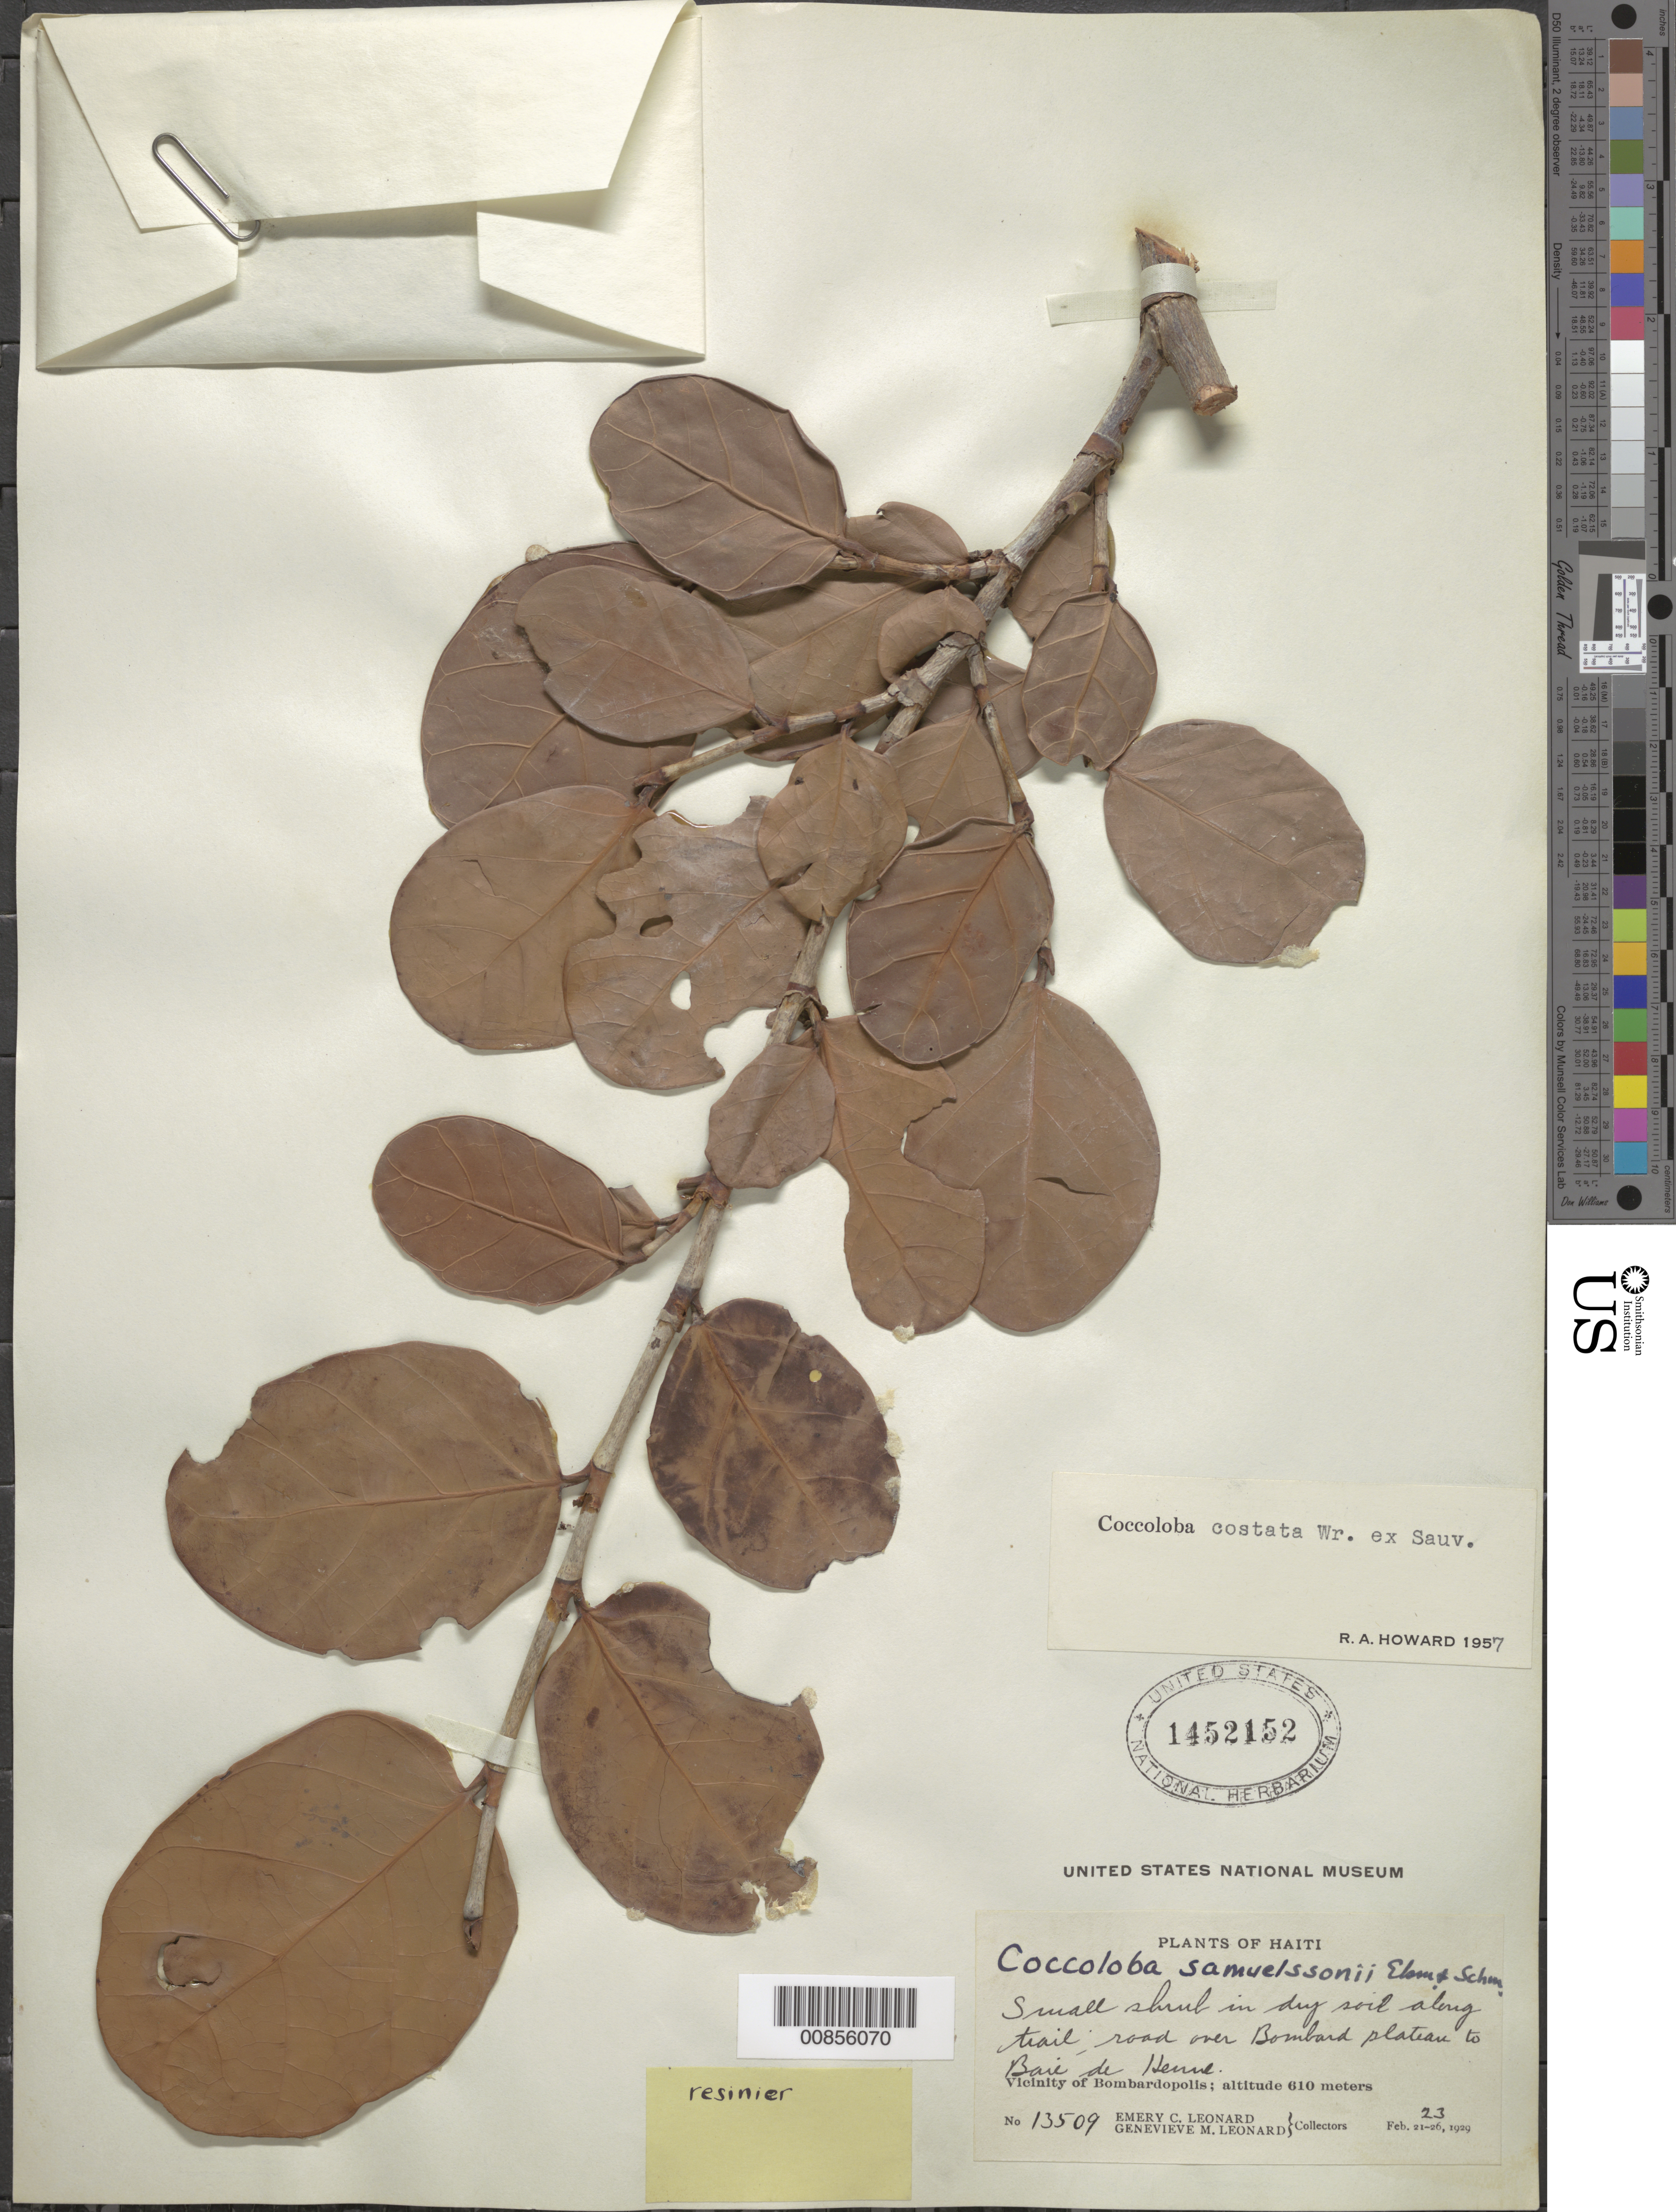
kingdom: Plantae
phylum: Tracheophyta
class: Magnoliopsida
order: Caryophyllales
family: Polygonaceae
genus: Coccoloba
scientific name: Coccoloba costata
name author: C. Wright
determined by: Howard, R. A.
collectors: E. C. Leonard & G. M. Leonard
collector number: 13509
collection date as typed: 23 Feb 1929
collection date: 1929-02-23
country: Haiti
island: Hispaniola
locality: Vicinity of Bombardopolis. Road over Bombard plateau to Baie de Henne.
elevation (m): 610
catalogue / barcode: US 1452152